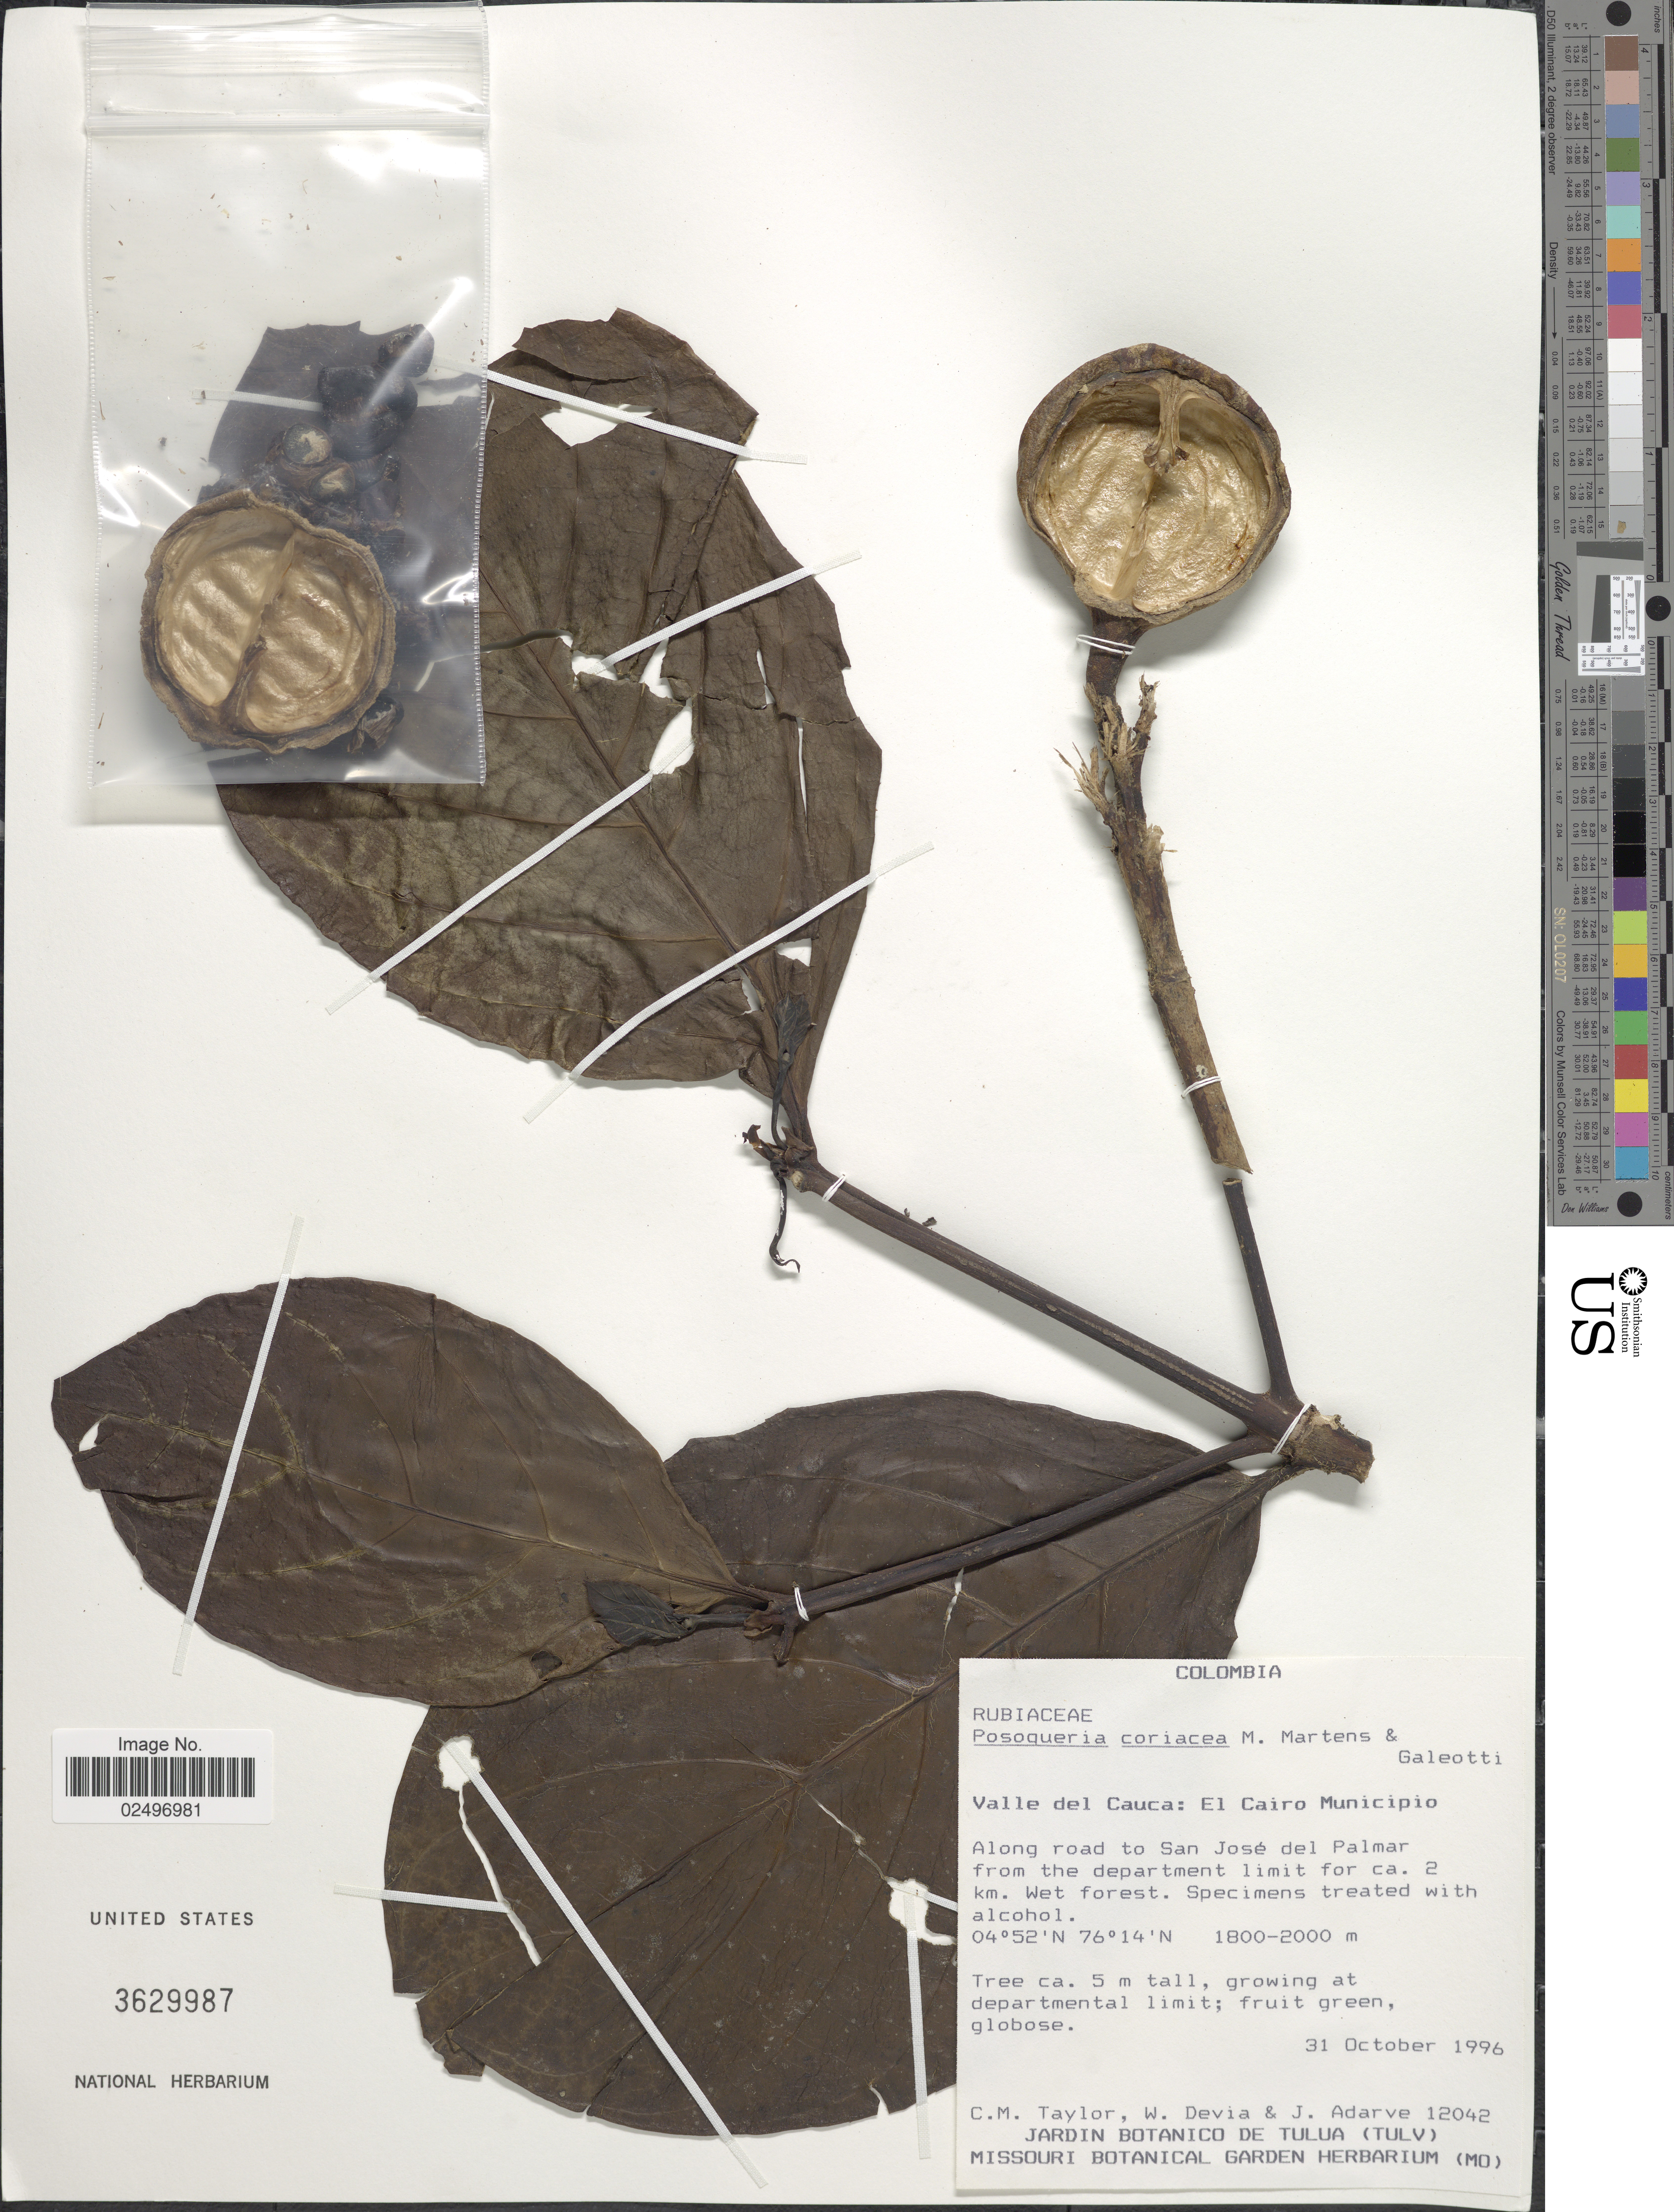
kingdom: Plantae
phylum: Tracheophyta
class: Magnoliopsida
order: Gentianales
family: Rubiaceae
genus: Posoqueria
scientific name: Posoqueria coriacea subsp. formosa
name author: M. Martens & Galeotti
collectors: C. M. Taylor, W. Devia & J. B. Adarve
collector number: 12042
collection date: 1996-10-31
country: Colombia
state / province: Valle del Cauca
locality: El Cairo Municipio, Along road to San José del Palmar from the department limit for ca. 2 km. Wet forest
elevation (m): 1800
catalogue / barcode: US 3629987